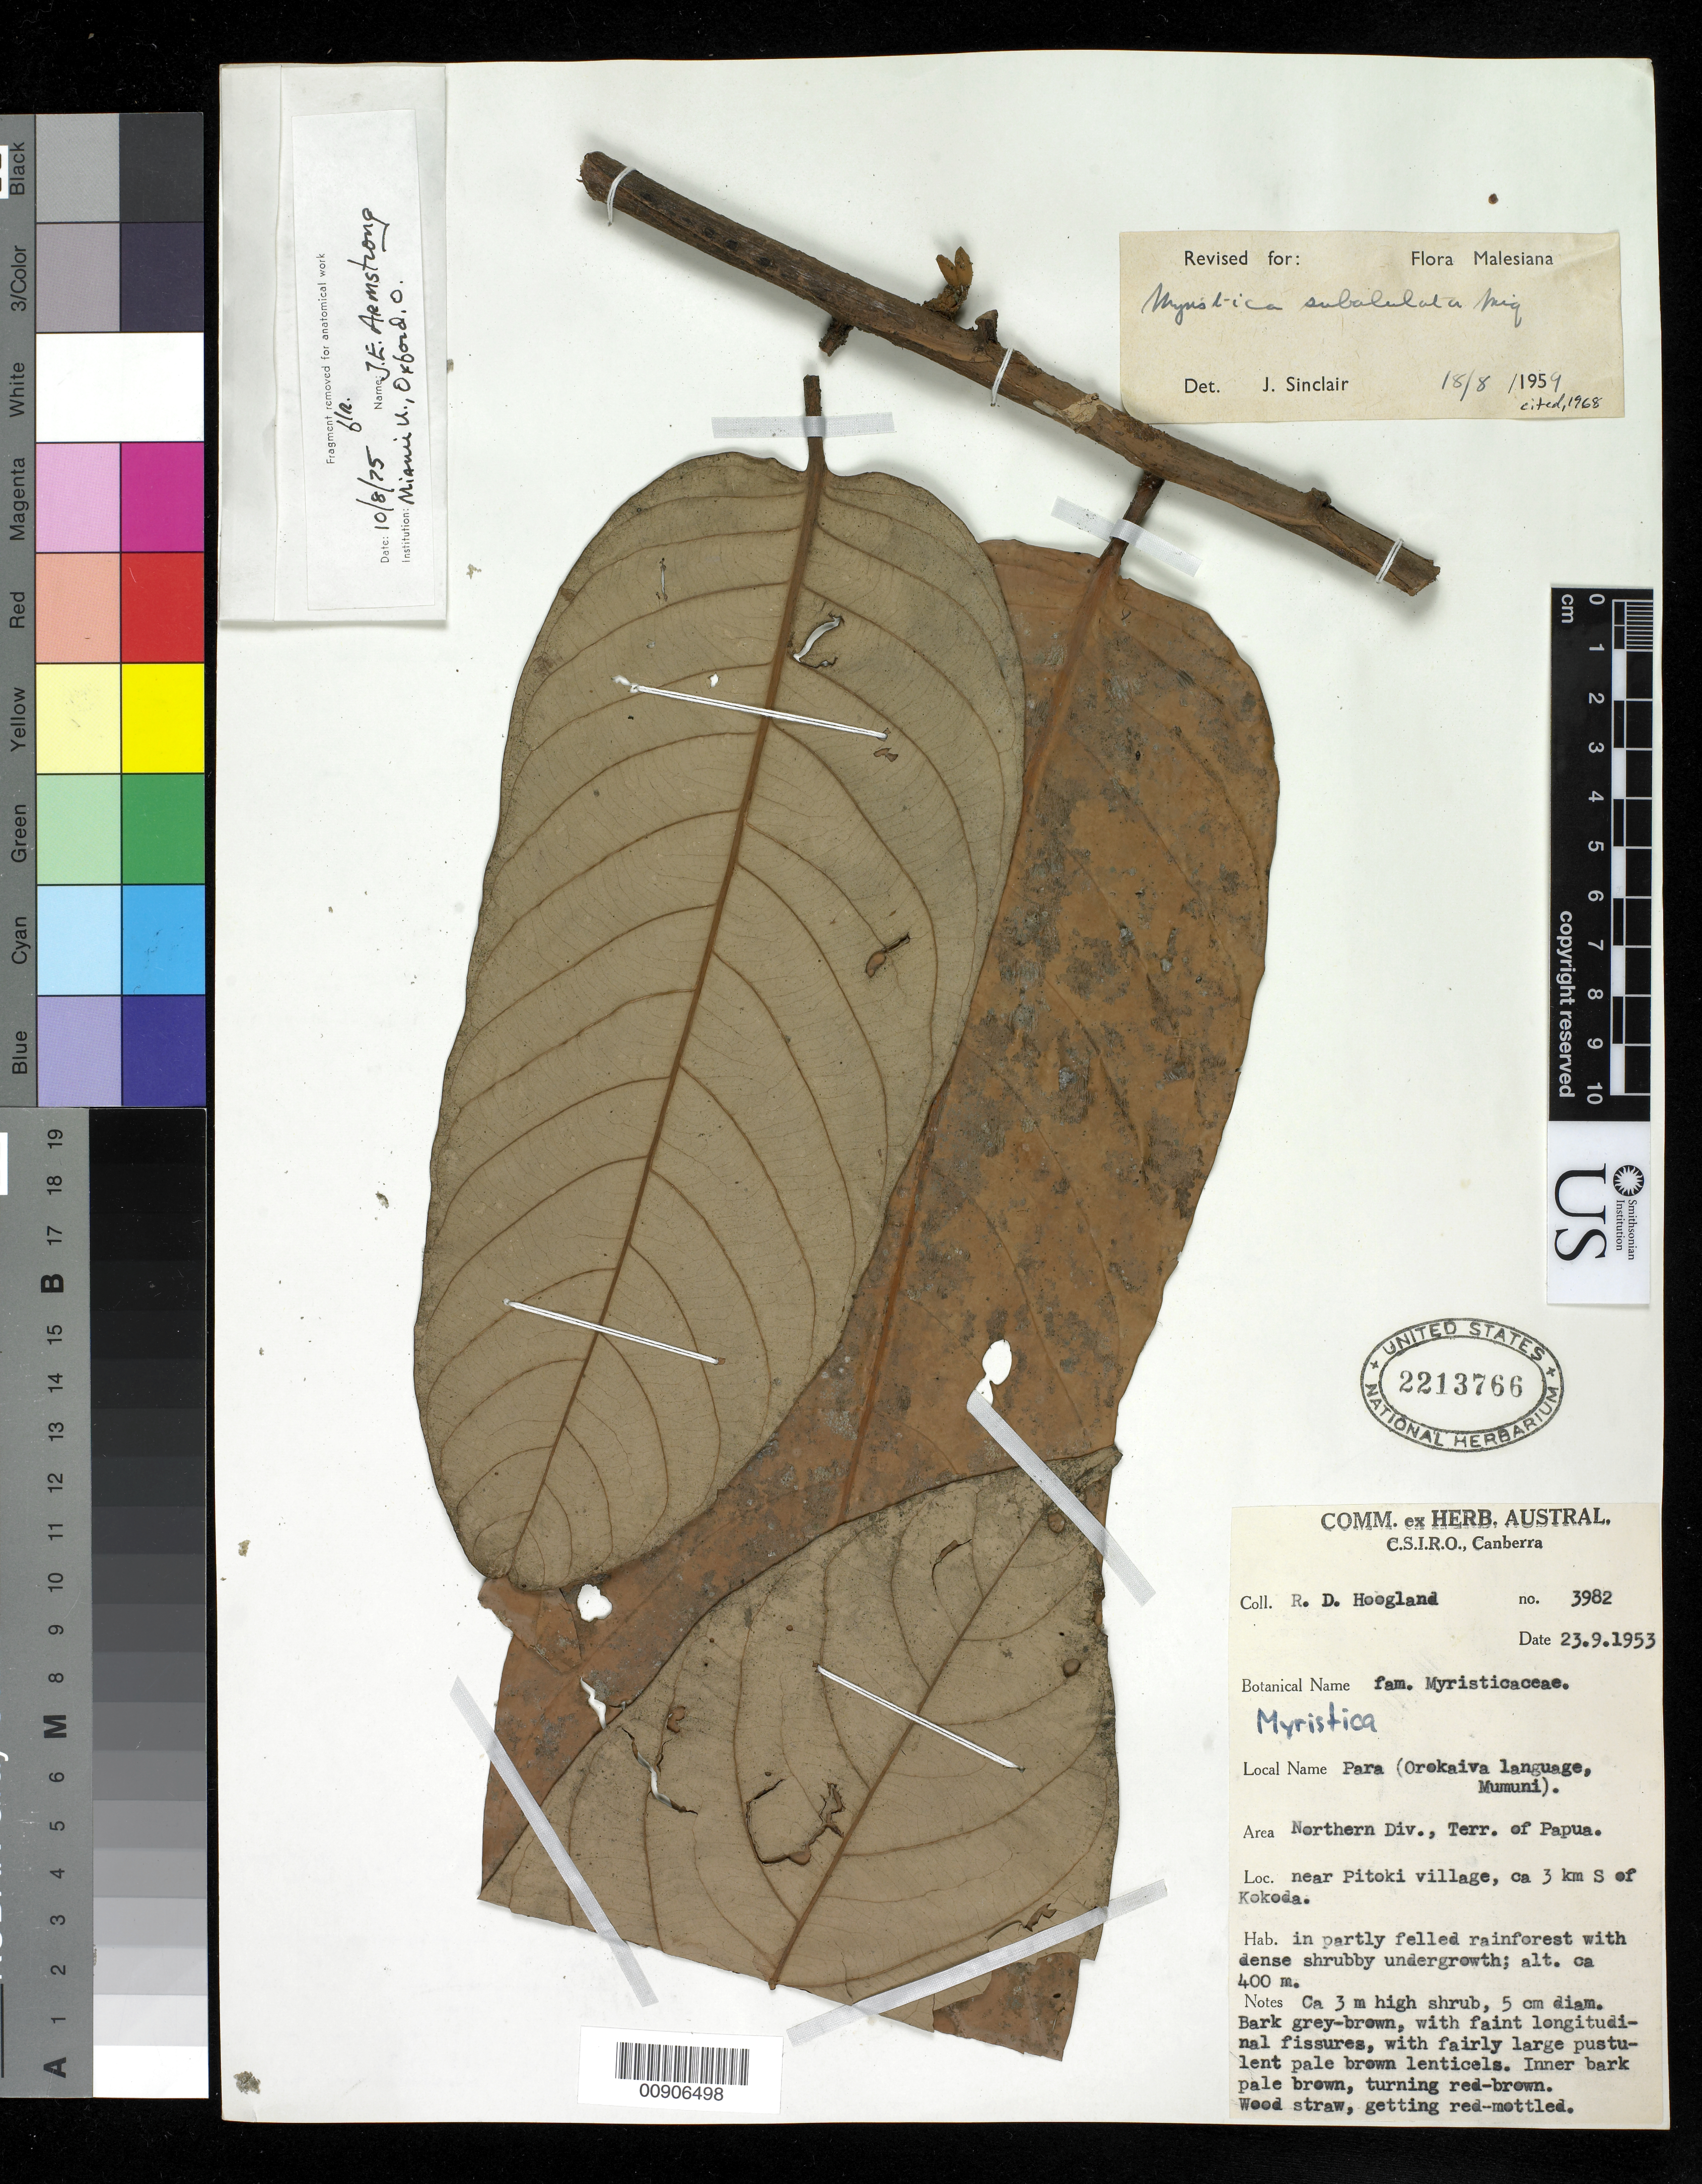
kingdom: Plantae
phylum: Tracheophyta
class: Magnoliopsida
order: Magnoliales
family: Myristicaceae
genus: Myristica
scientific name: Myristica subalulata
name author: Miq.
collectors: R. D. Hoogland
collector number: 3982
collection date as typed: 23 Sep 1953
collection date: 1953-09-23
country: Papua New Guinea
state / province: Northern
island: New Guinea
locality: near Pitoki village, ca 3 km S of Kokoda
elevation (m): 400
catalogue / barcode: US 2213766